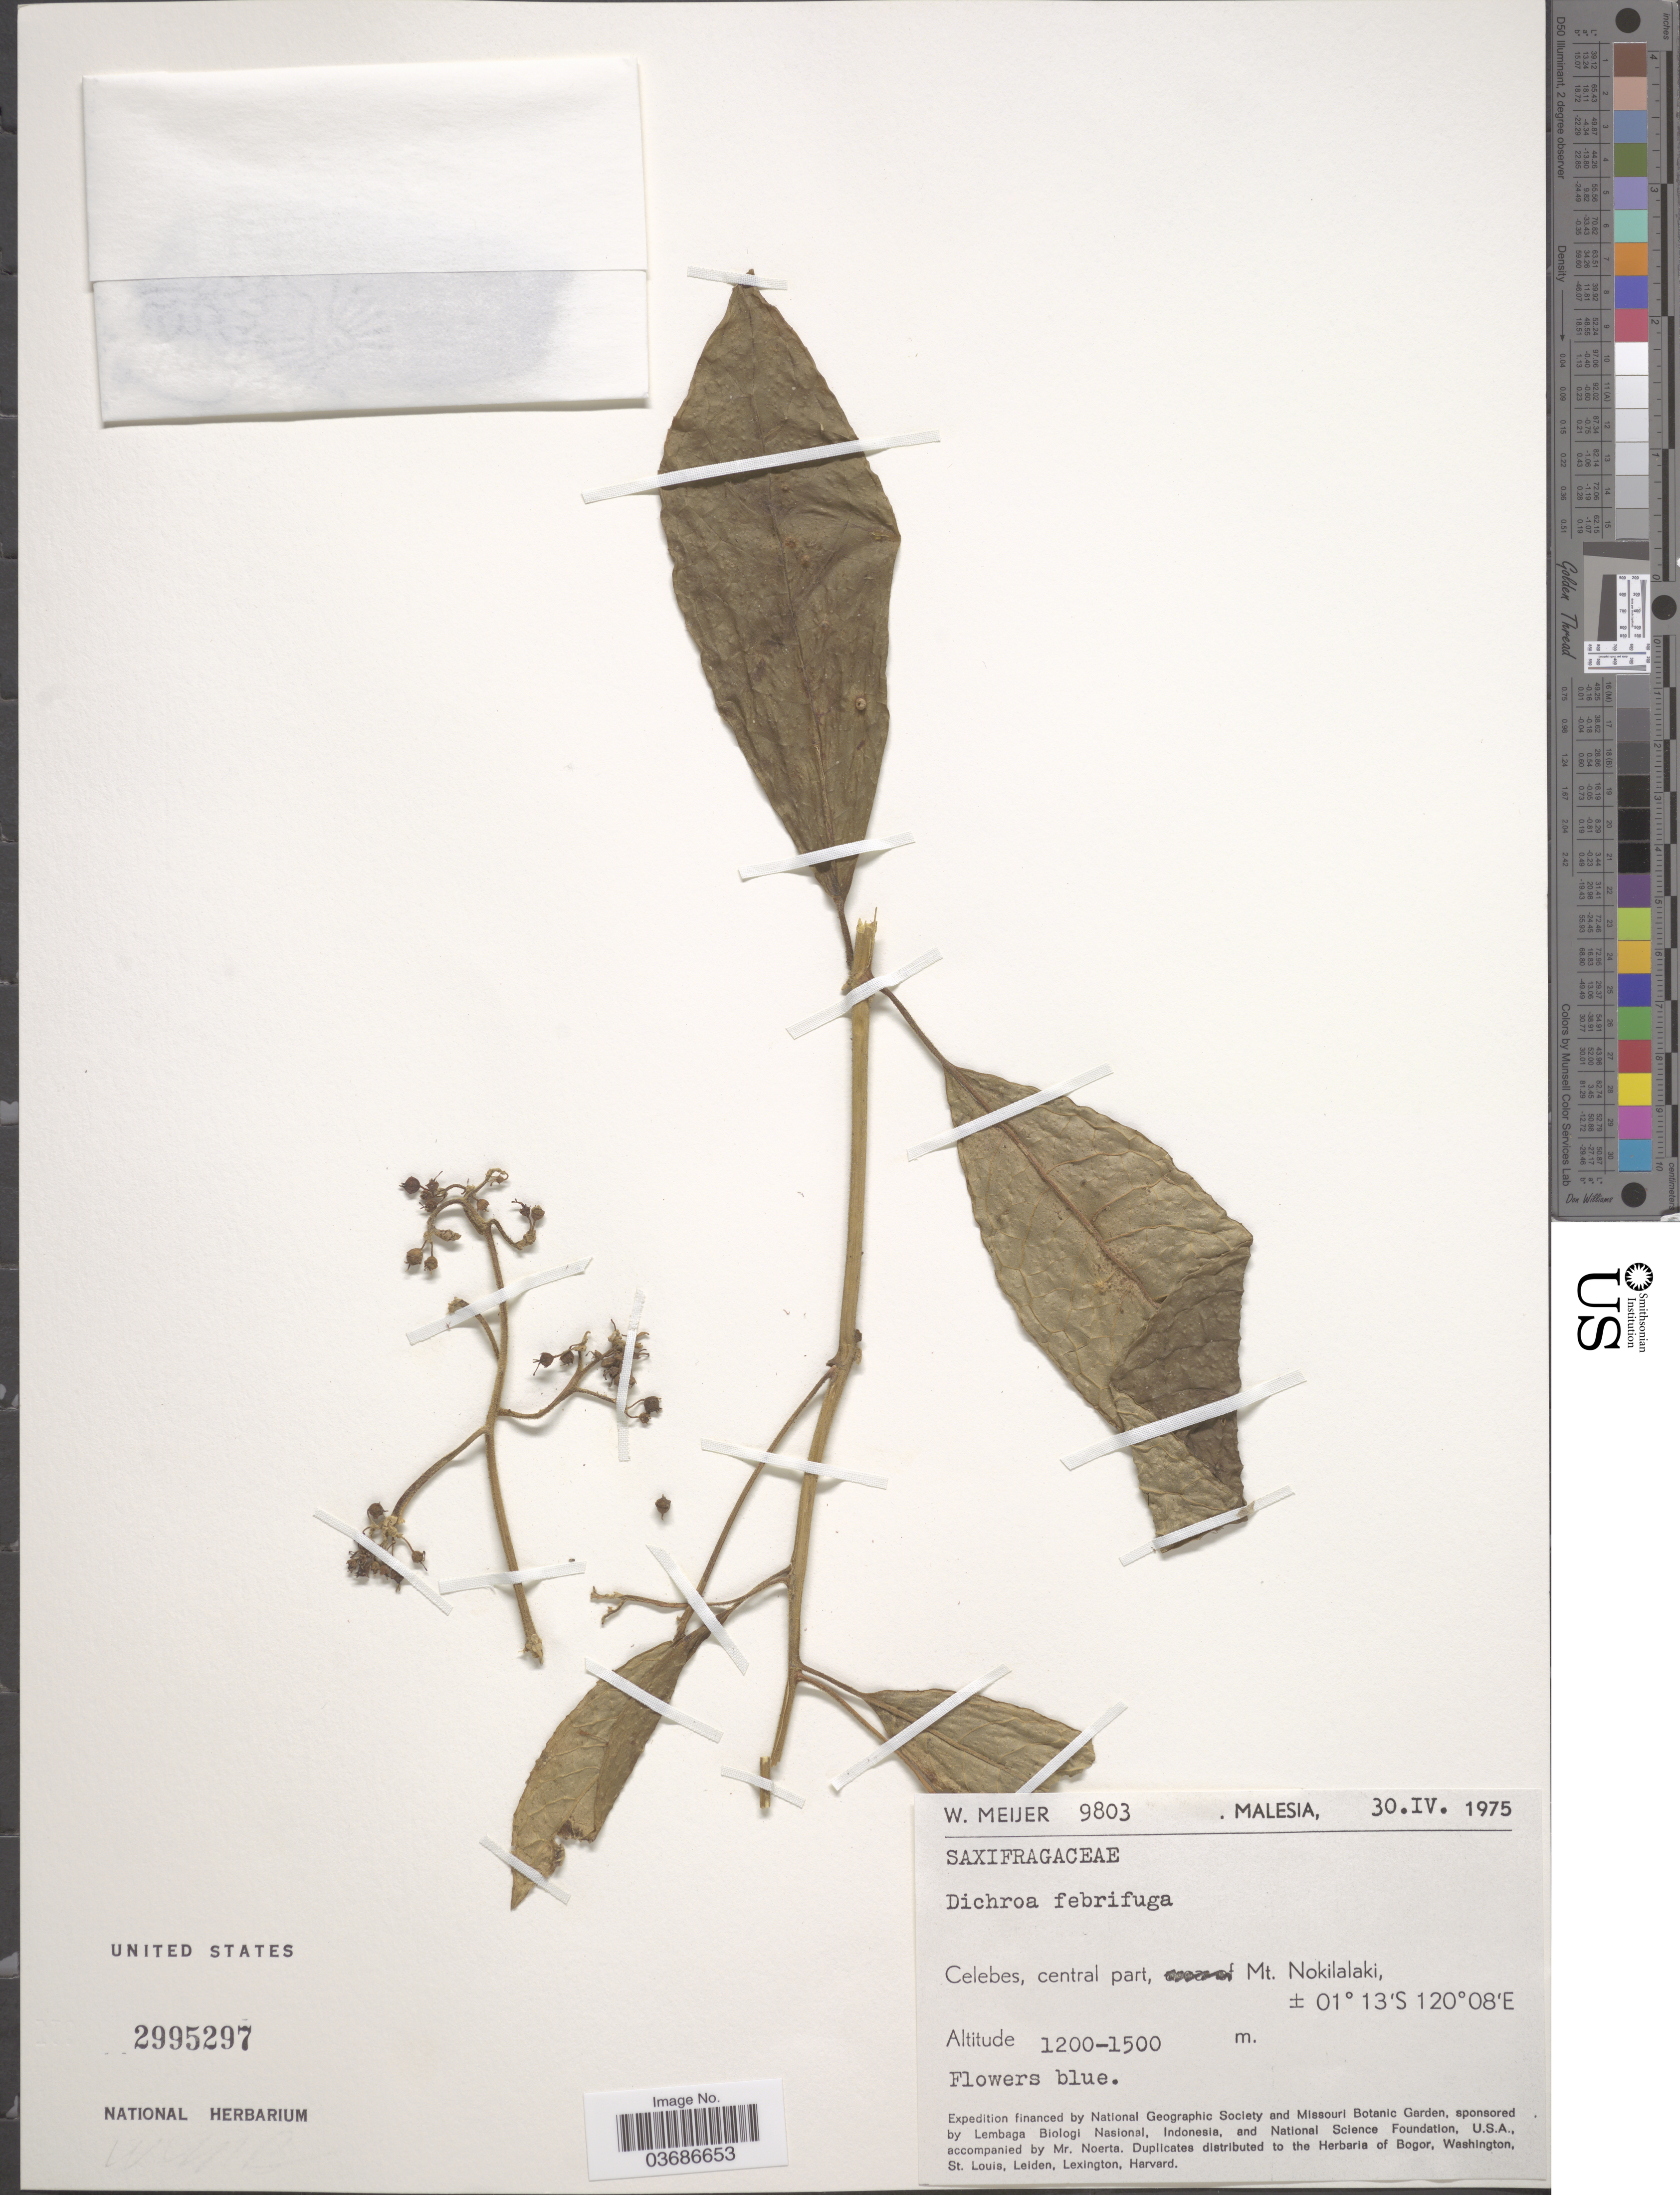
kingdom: Plantae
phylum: Tracheophyta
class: Magnoliopsida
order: Cornales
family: Hydrangeaceae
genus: Hydrangea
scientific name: Hydrangea febrifuga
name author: (Lour.) Y. De Smet & C. Granados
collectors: W. Meijer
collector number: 9803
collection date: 1975-04-30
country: Malaysia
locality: Malesia. Celebes, central part, Mt. Nokilalaki.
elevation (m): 1200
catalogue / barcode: US 2995297